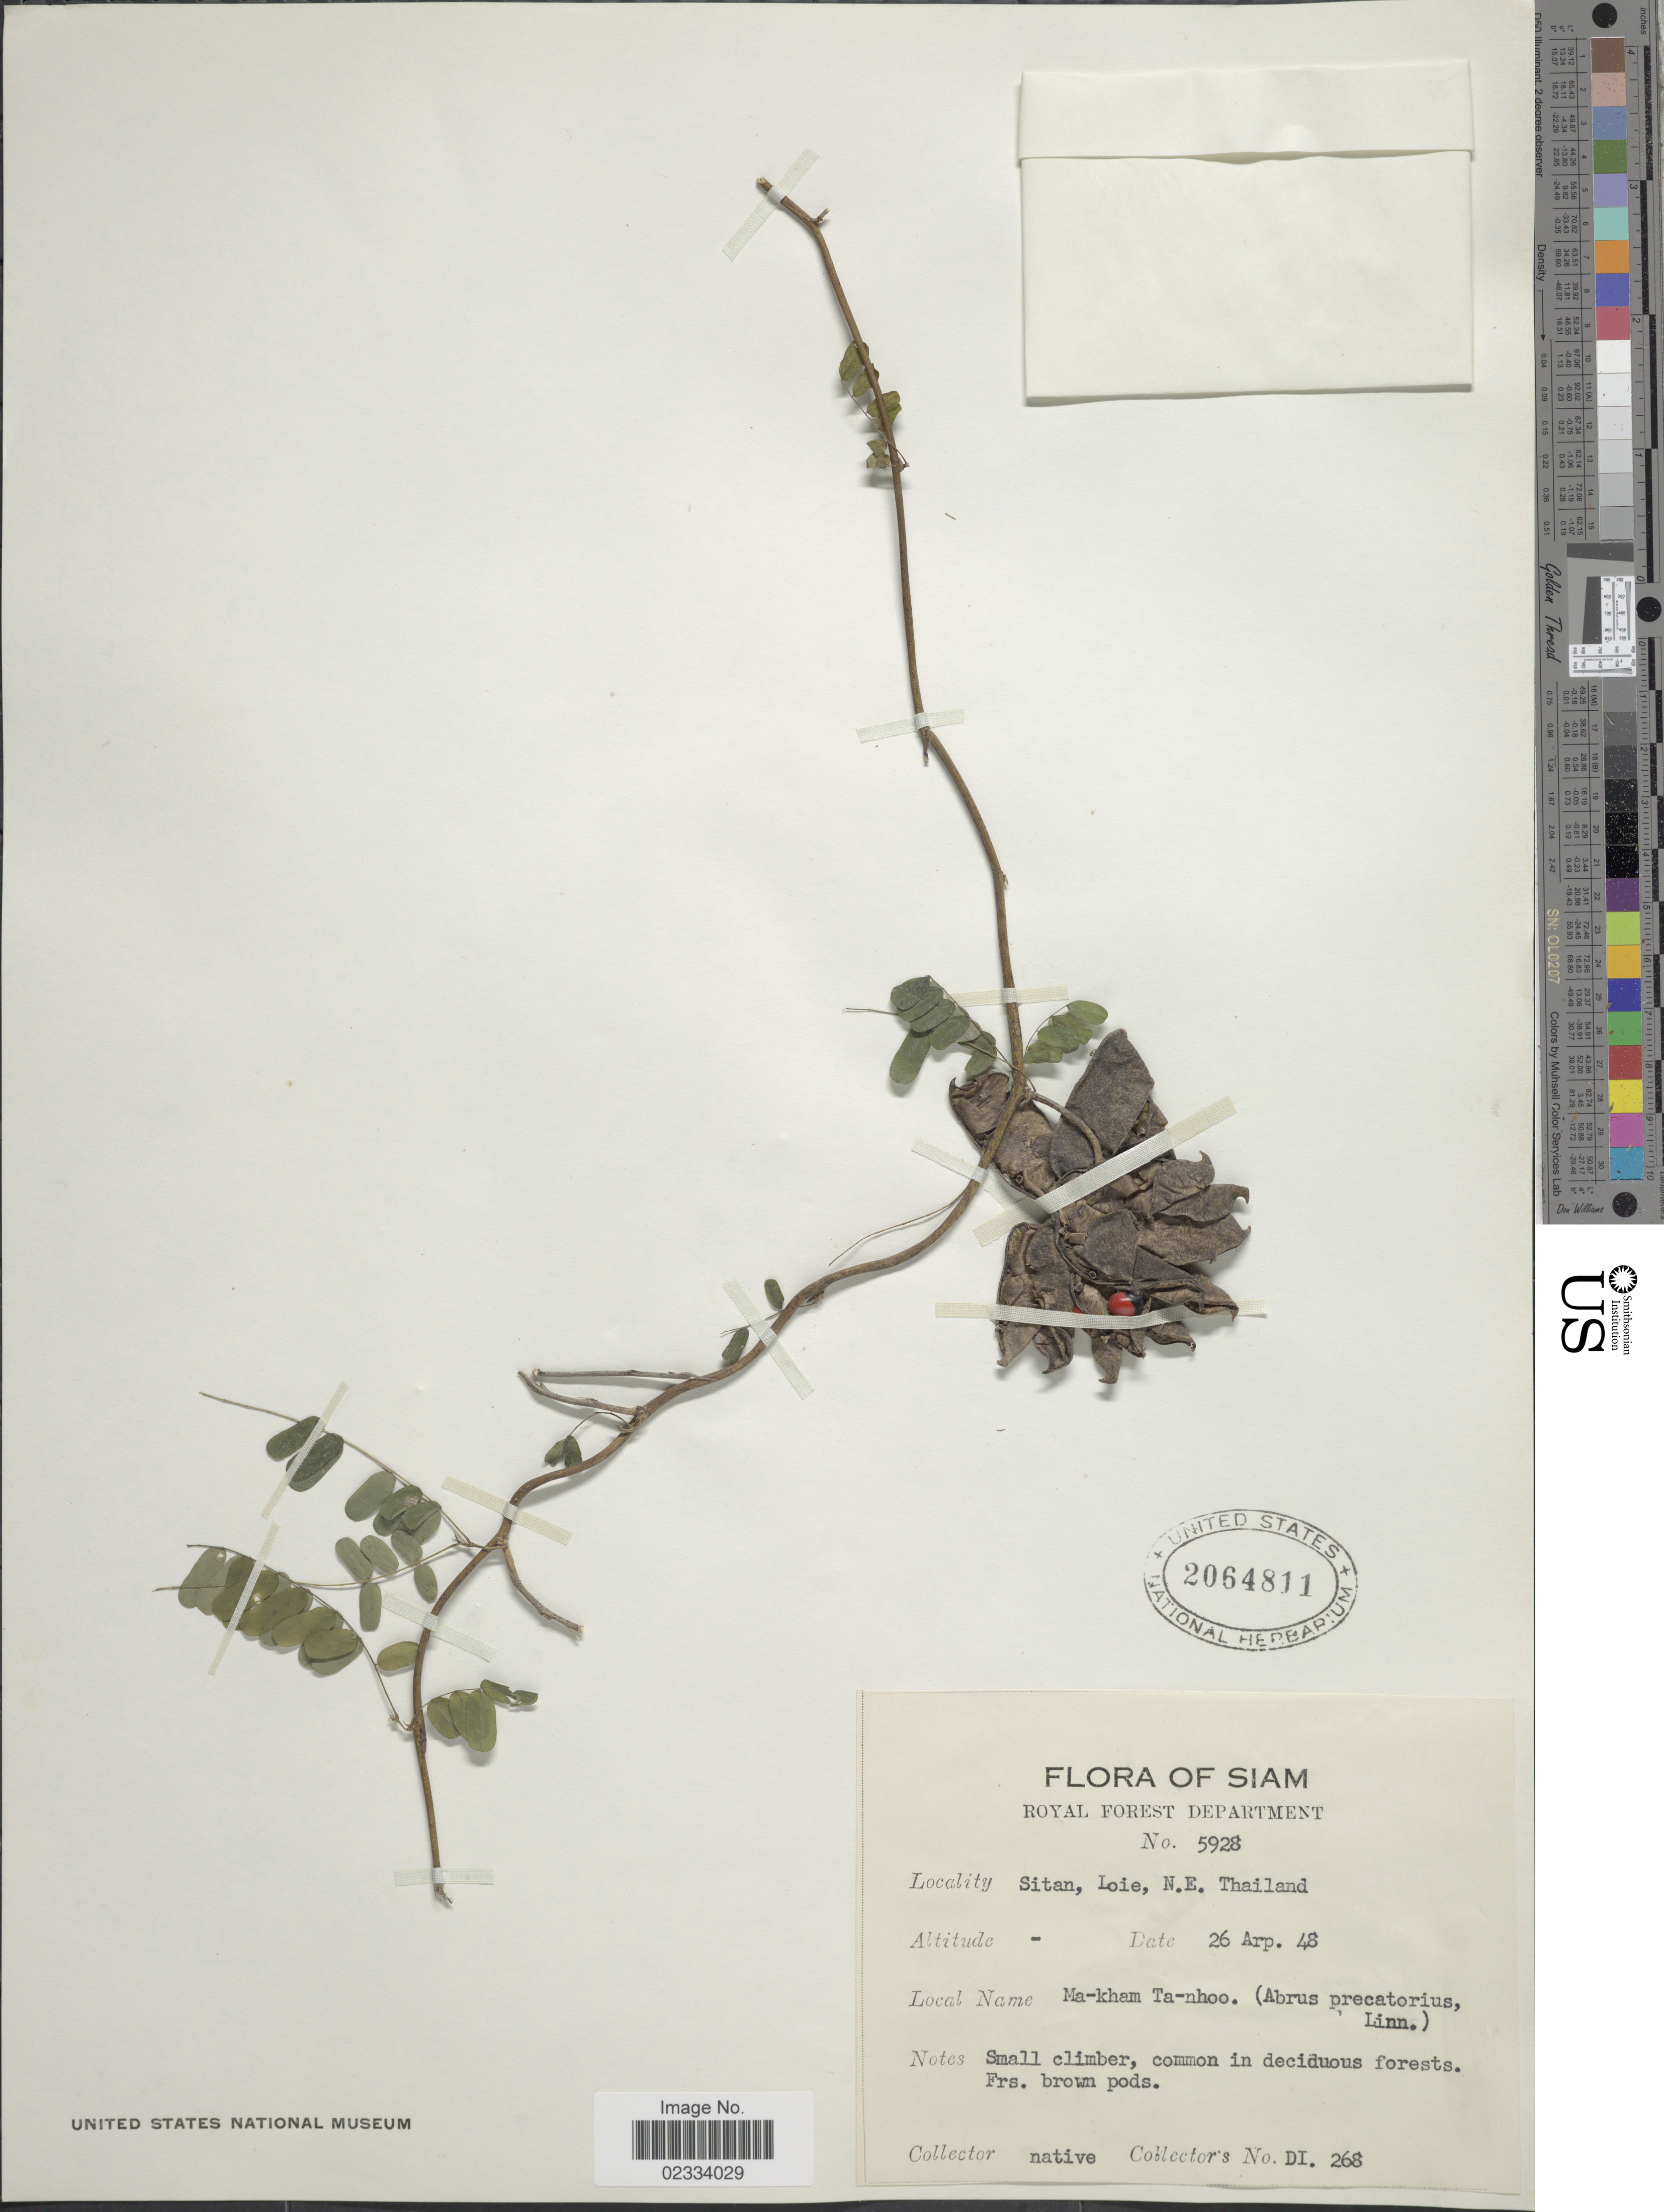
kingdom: Plantae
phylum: Tracheophyta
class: Magnoliopsida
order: Fabales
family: Fabaceae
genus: Abrus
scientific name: Abrus precatorius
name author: L.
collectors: Native collector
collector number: DI. 268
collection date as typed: Transcribed d/m/y: 26/4/48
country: Thailand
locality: Siam. Sitan, Loie, N.E. Thailand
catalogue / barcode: US 2064811